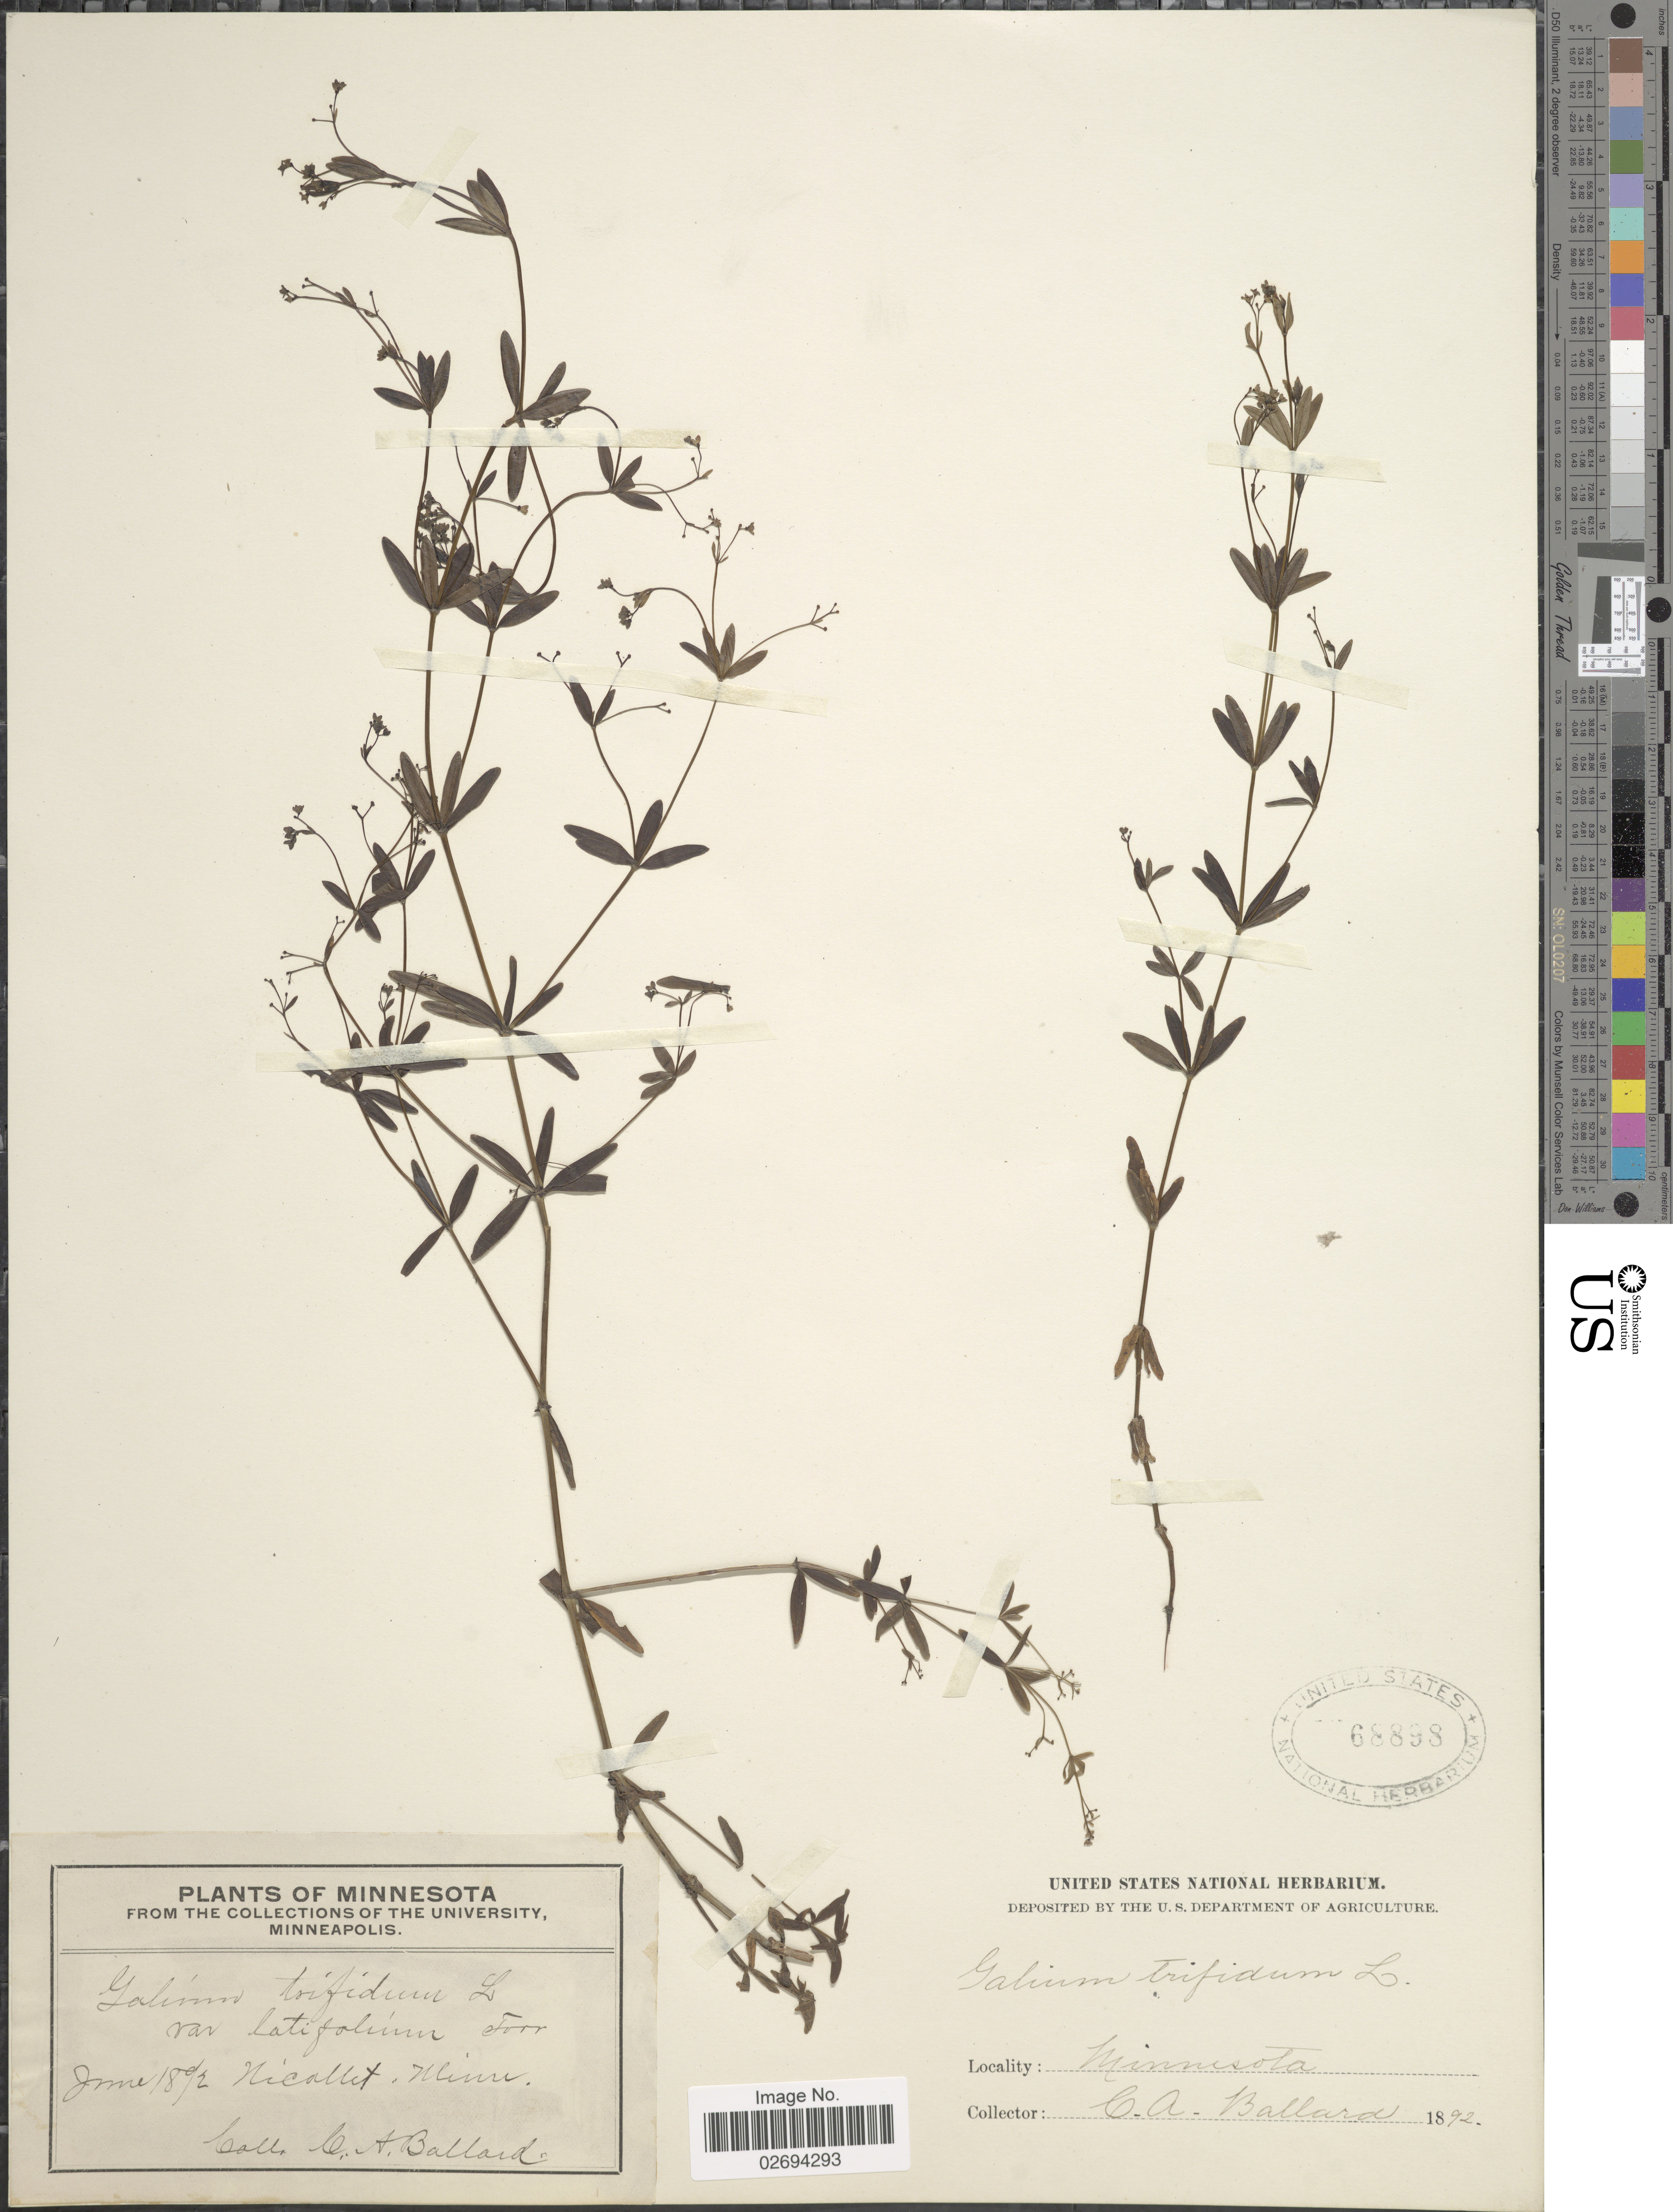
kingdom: Plantae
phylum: Tracheophyta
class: Magnoliopsida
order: Gentianales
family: Rubiaceae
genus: Galium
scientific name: Galium trifidum var. latifolium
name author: Torr.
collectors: C. A. Ballard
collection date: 1892-06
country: United States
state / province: Minnesota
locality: Nicollet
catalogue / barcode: US 68898